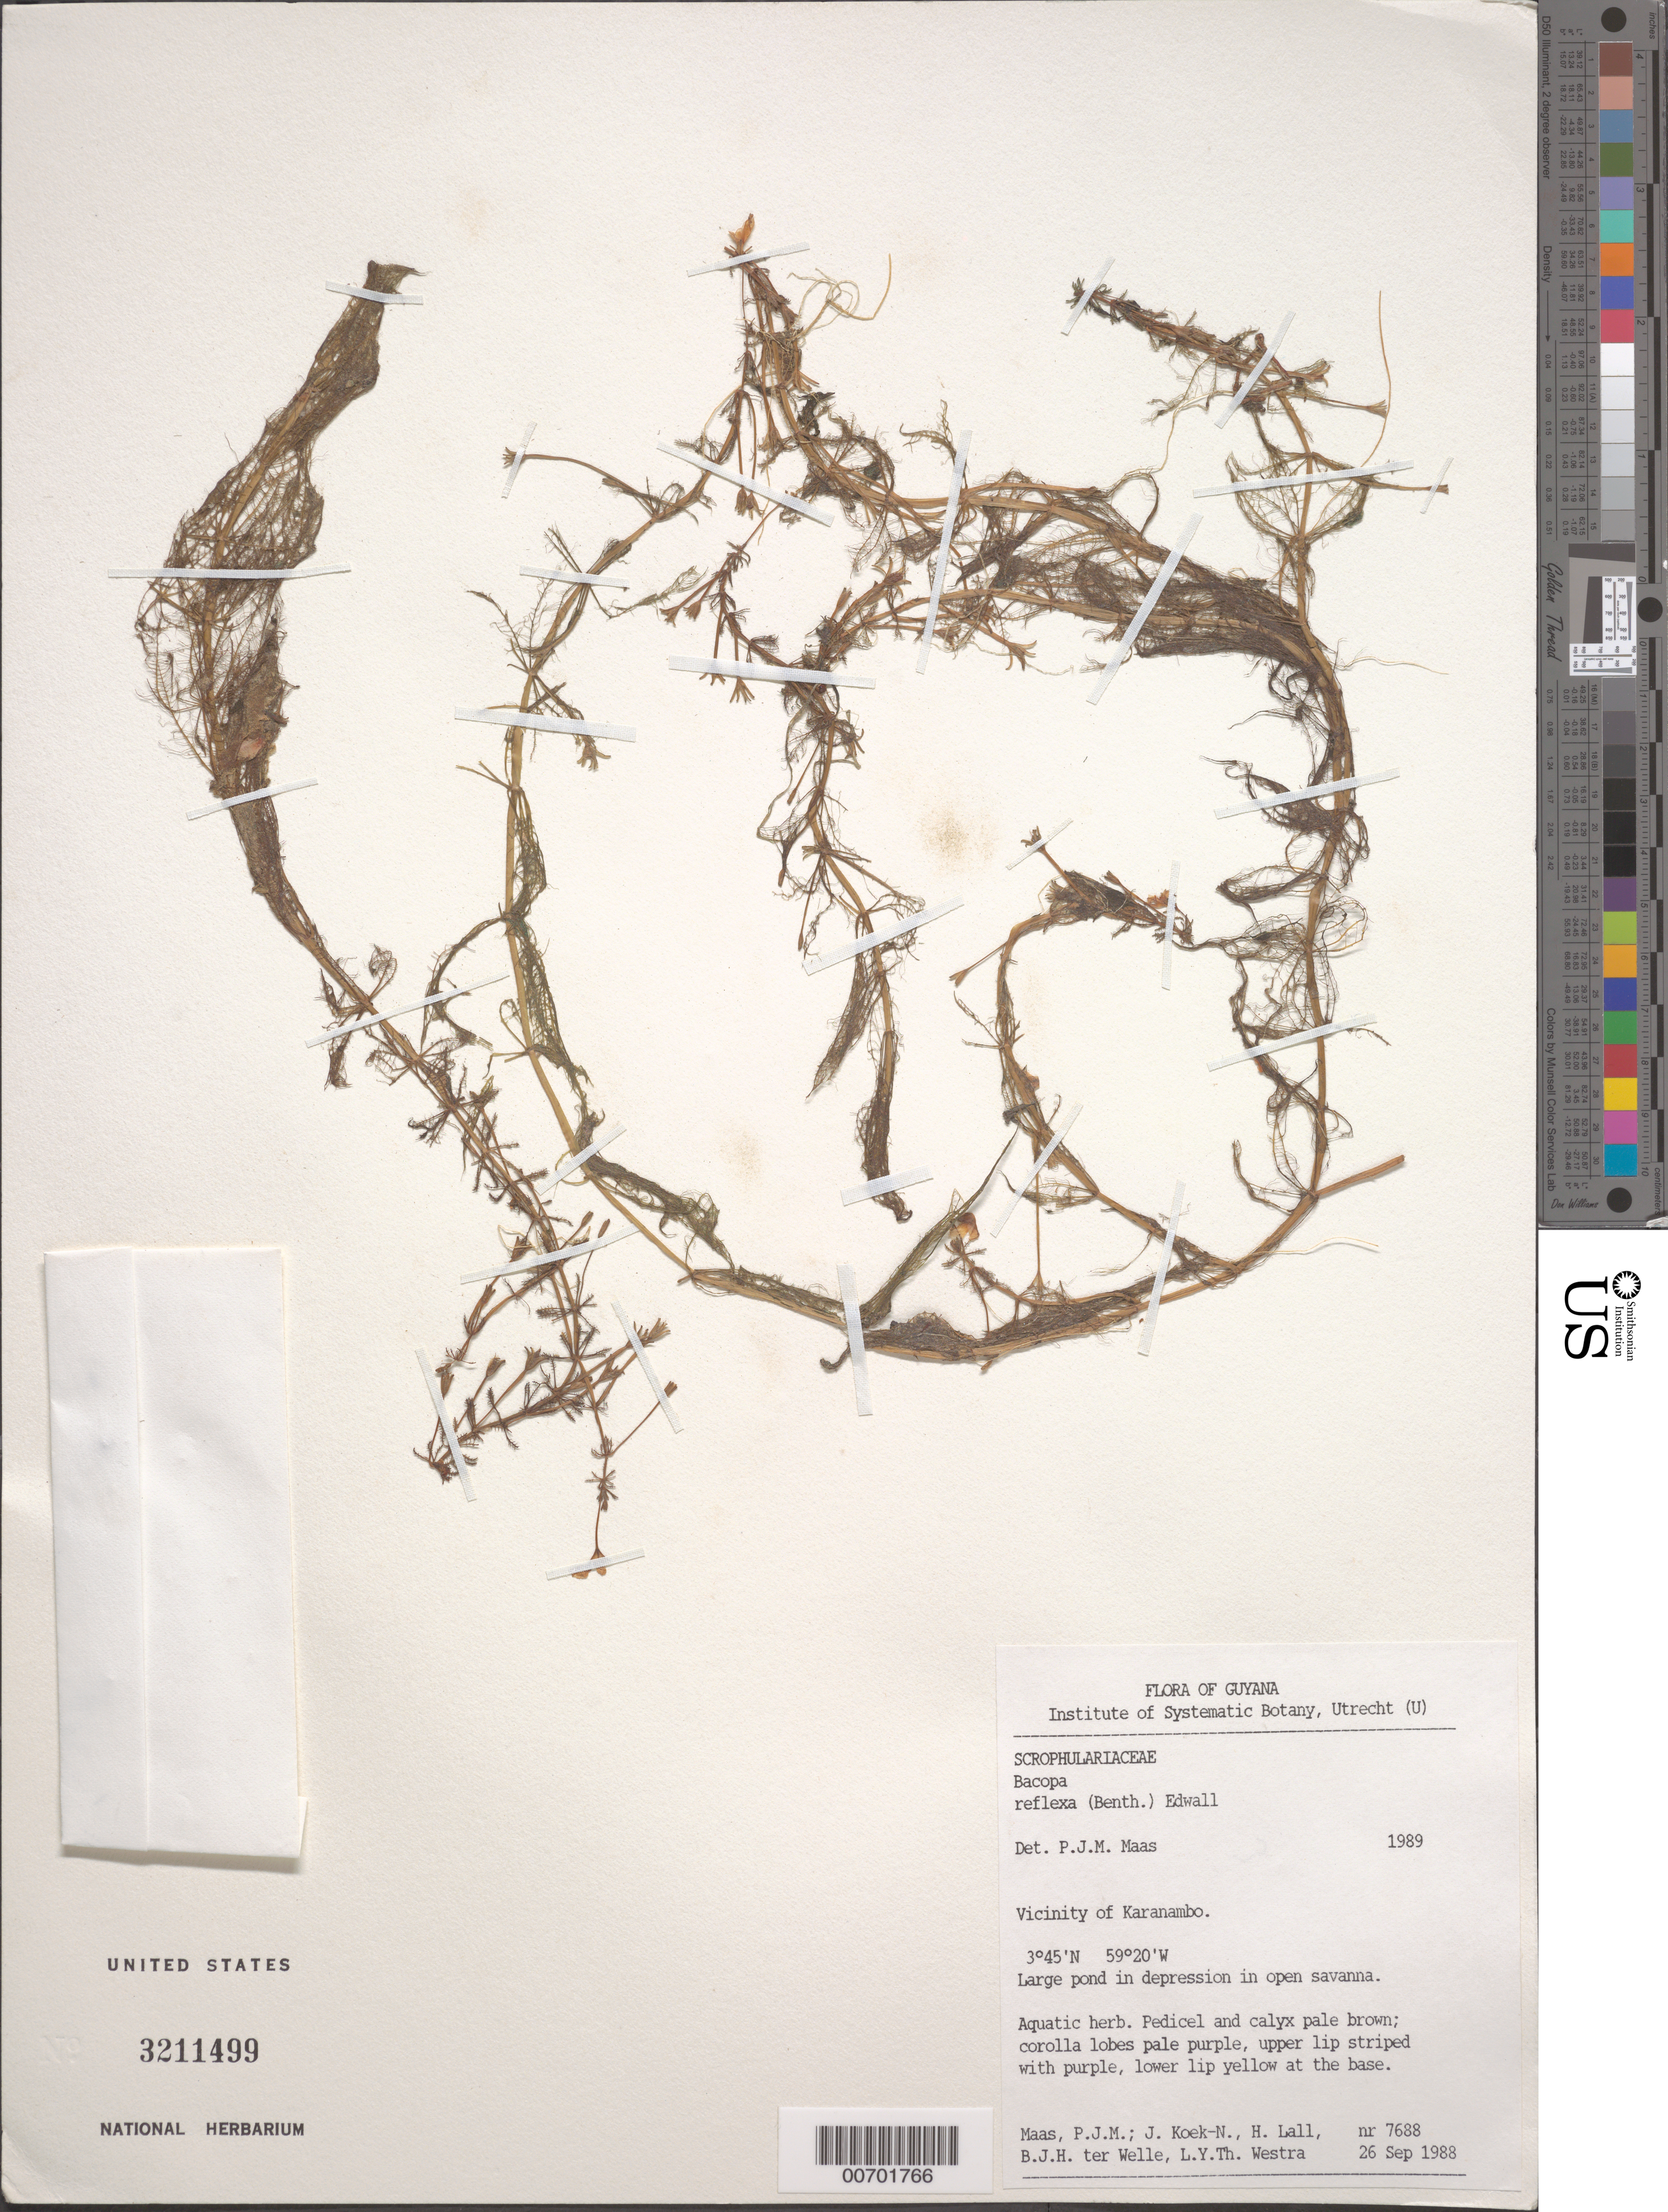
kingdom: Plantae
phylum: Tracheophyta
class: Magnoliopsida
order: Lamiales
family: Plantaginaceae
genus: Bacopa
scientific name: Bacopa reflexa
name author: (Benth.) Edwall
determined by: Maas, Paul J. M.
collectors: P. Maas, J. Koek-Noorman, H. Lall, B. Welle & L. Y. T. Westra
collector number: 7688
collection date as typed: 26-Sep-88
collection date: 1988-09-26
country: Guyana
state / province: U. Takutu-U. Essequibo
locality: Karanambo, vic.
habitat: Large pond in depression in open savanna.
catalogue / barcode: US 3211499